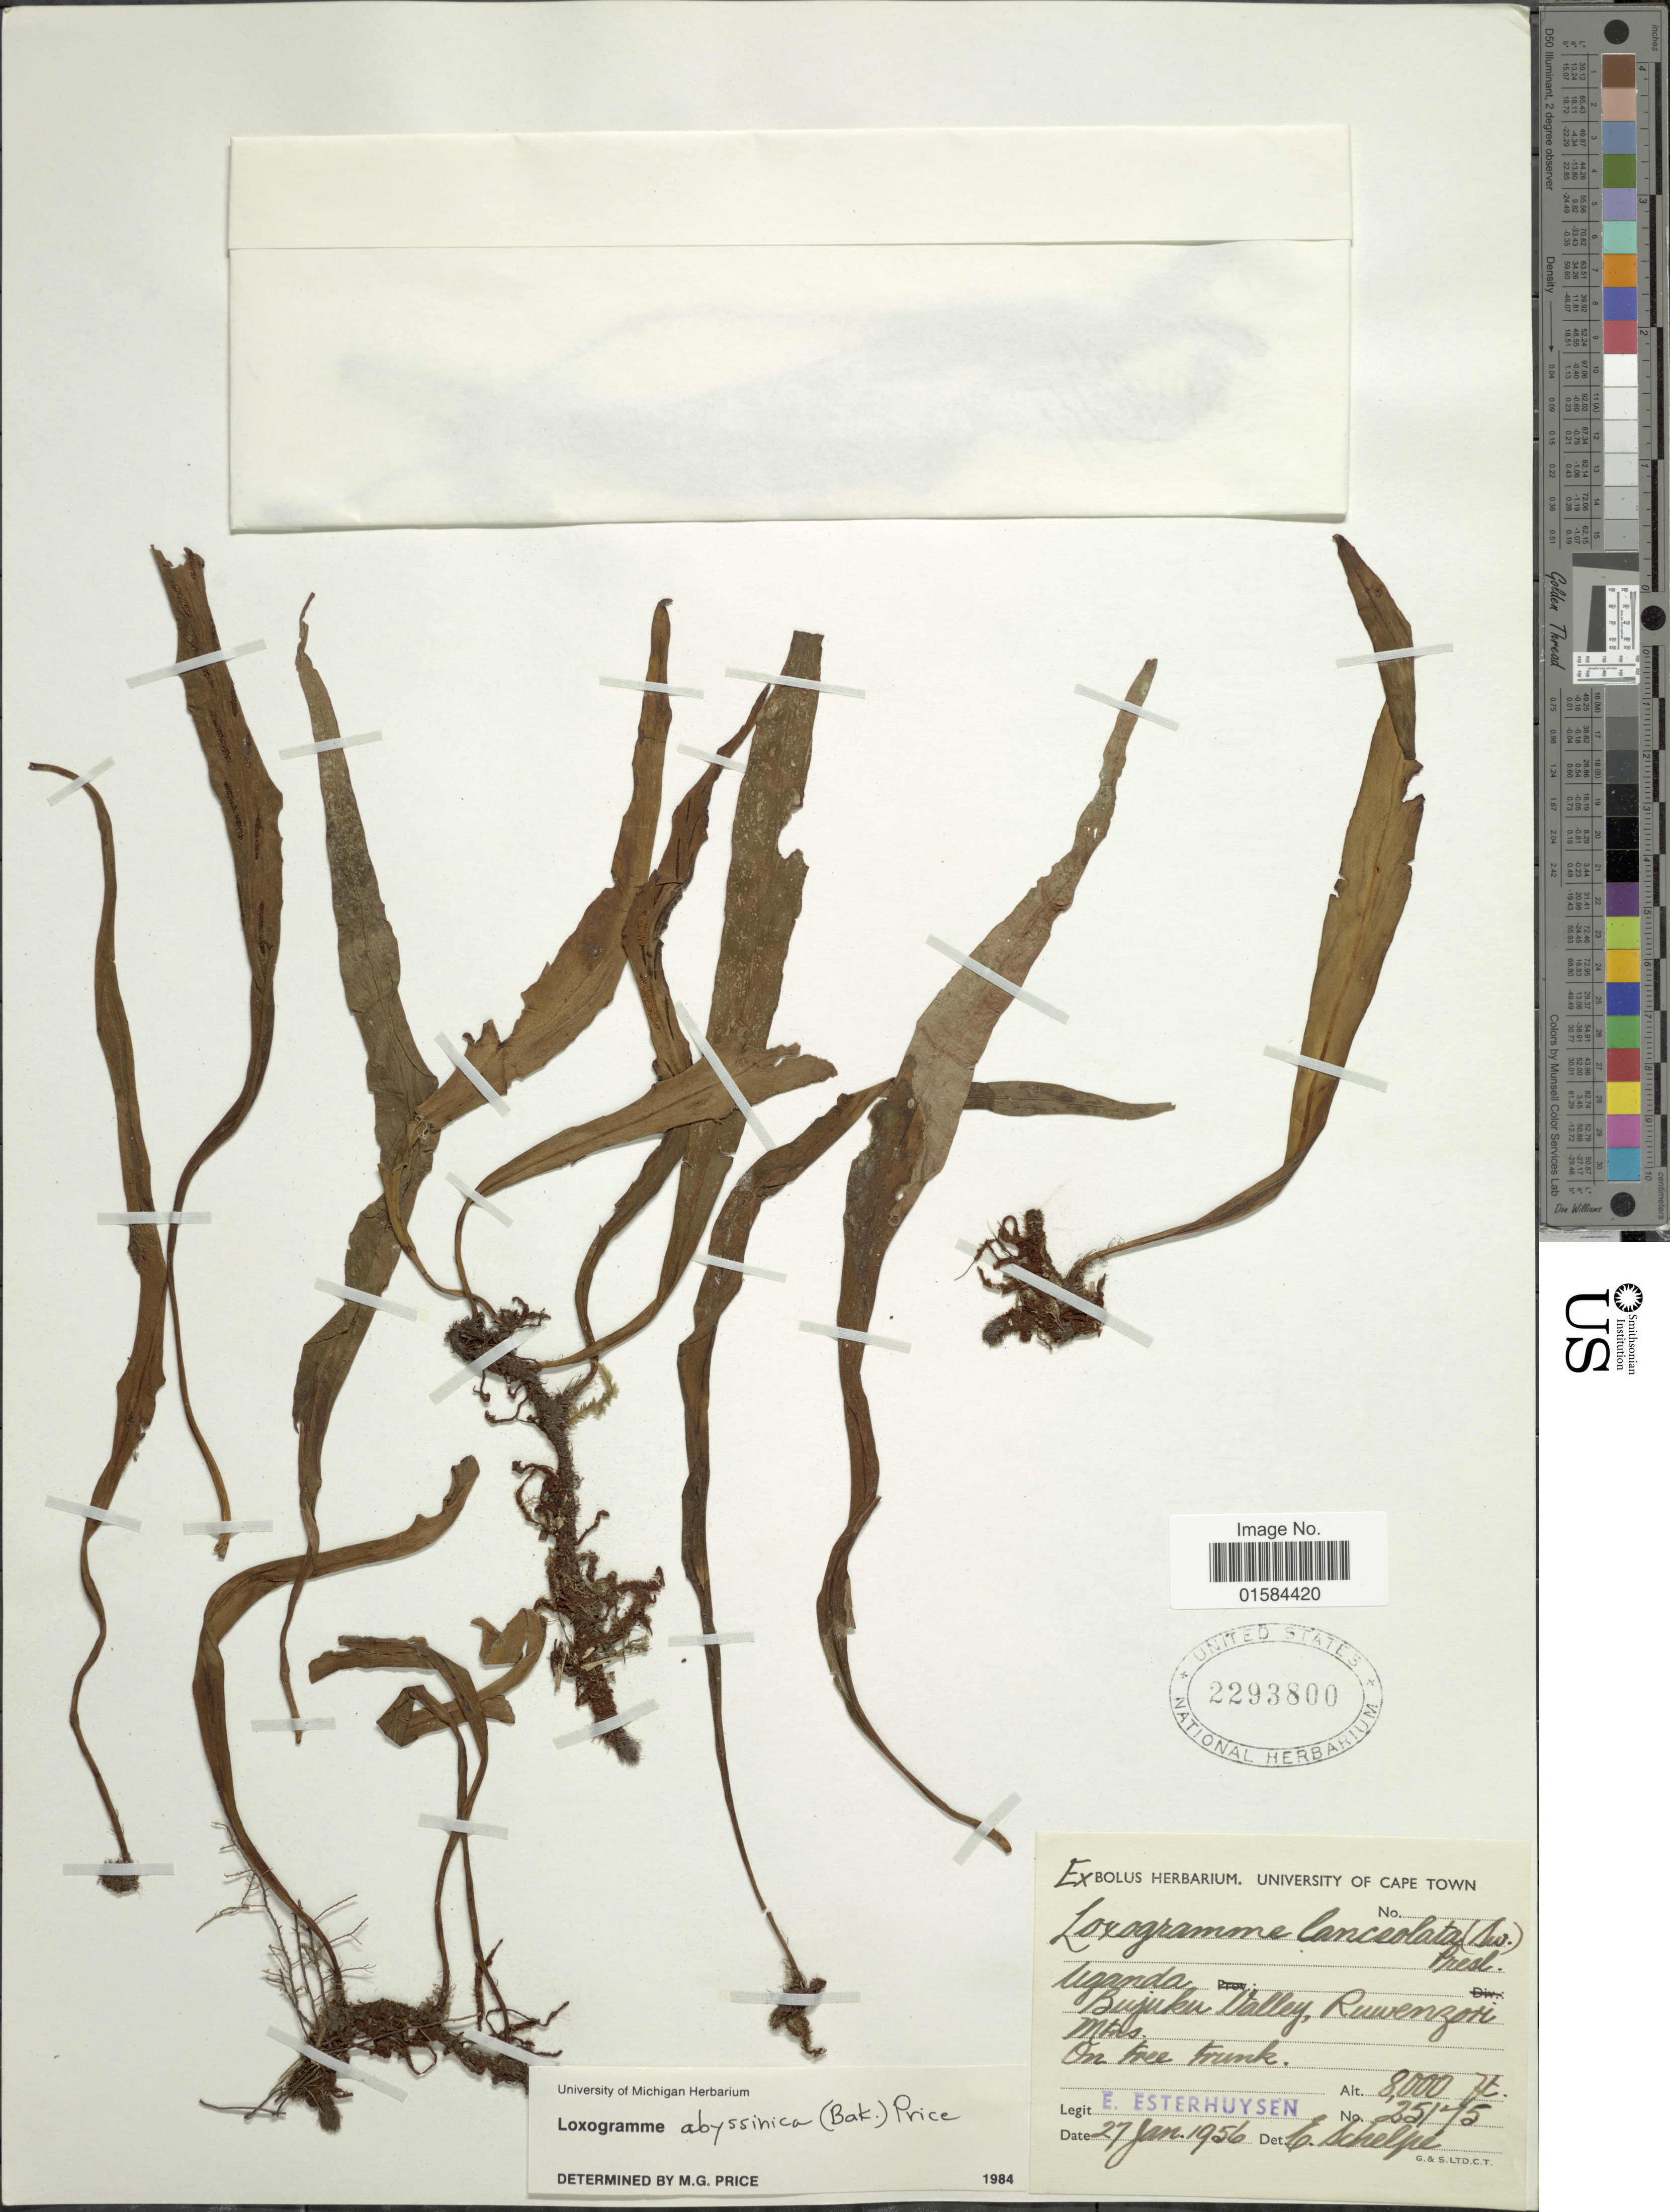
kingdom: Plantae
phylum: Tracheophyta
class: Polypodiopsida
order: Polypodiales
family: Polypodiaceae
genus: Loxogramme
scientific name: Loxogramme abyssinica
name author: (Baker) Price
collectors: E. E. Esterhuysen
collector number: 25175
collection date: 1956-01-27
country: Uganda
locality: Bujuku Valley, Ruwenzori Mtns.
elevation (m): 2438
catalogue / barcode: US 2293800